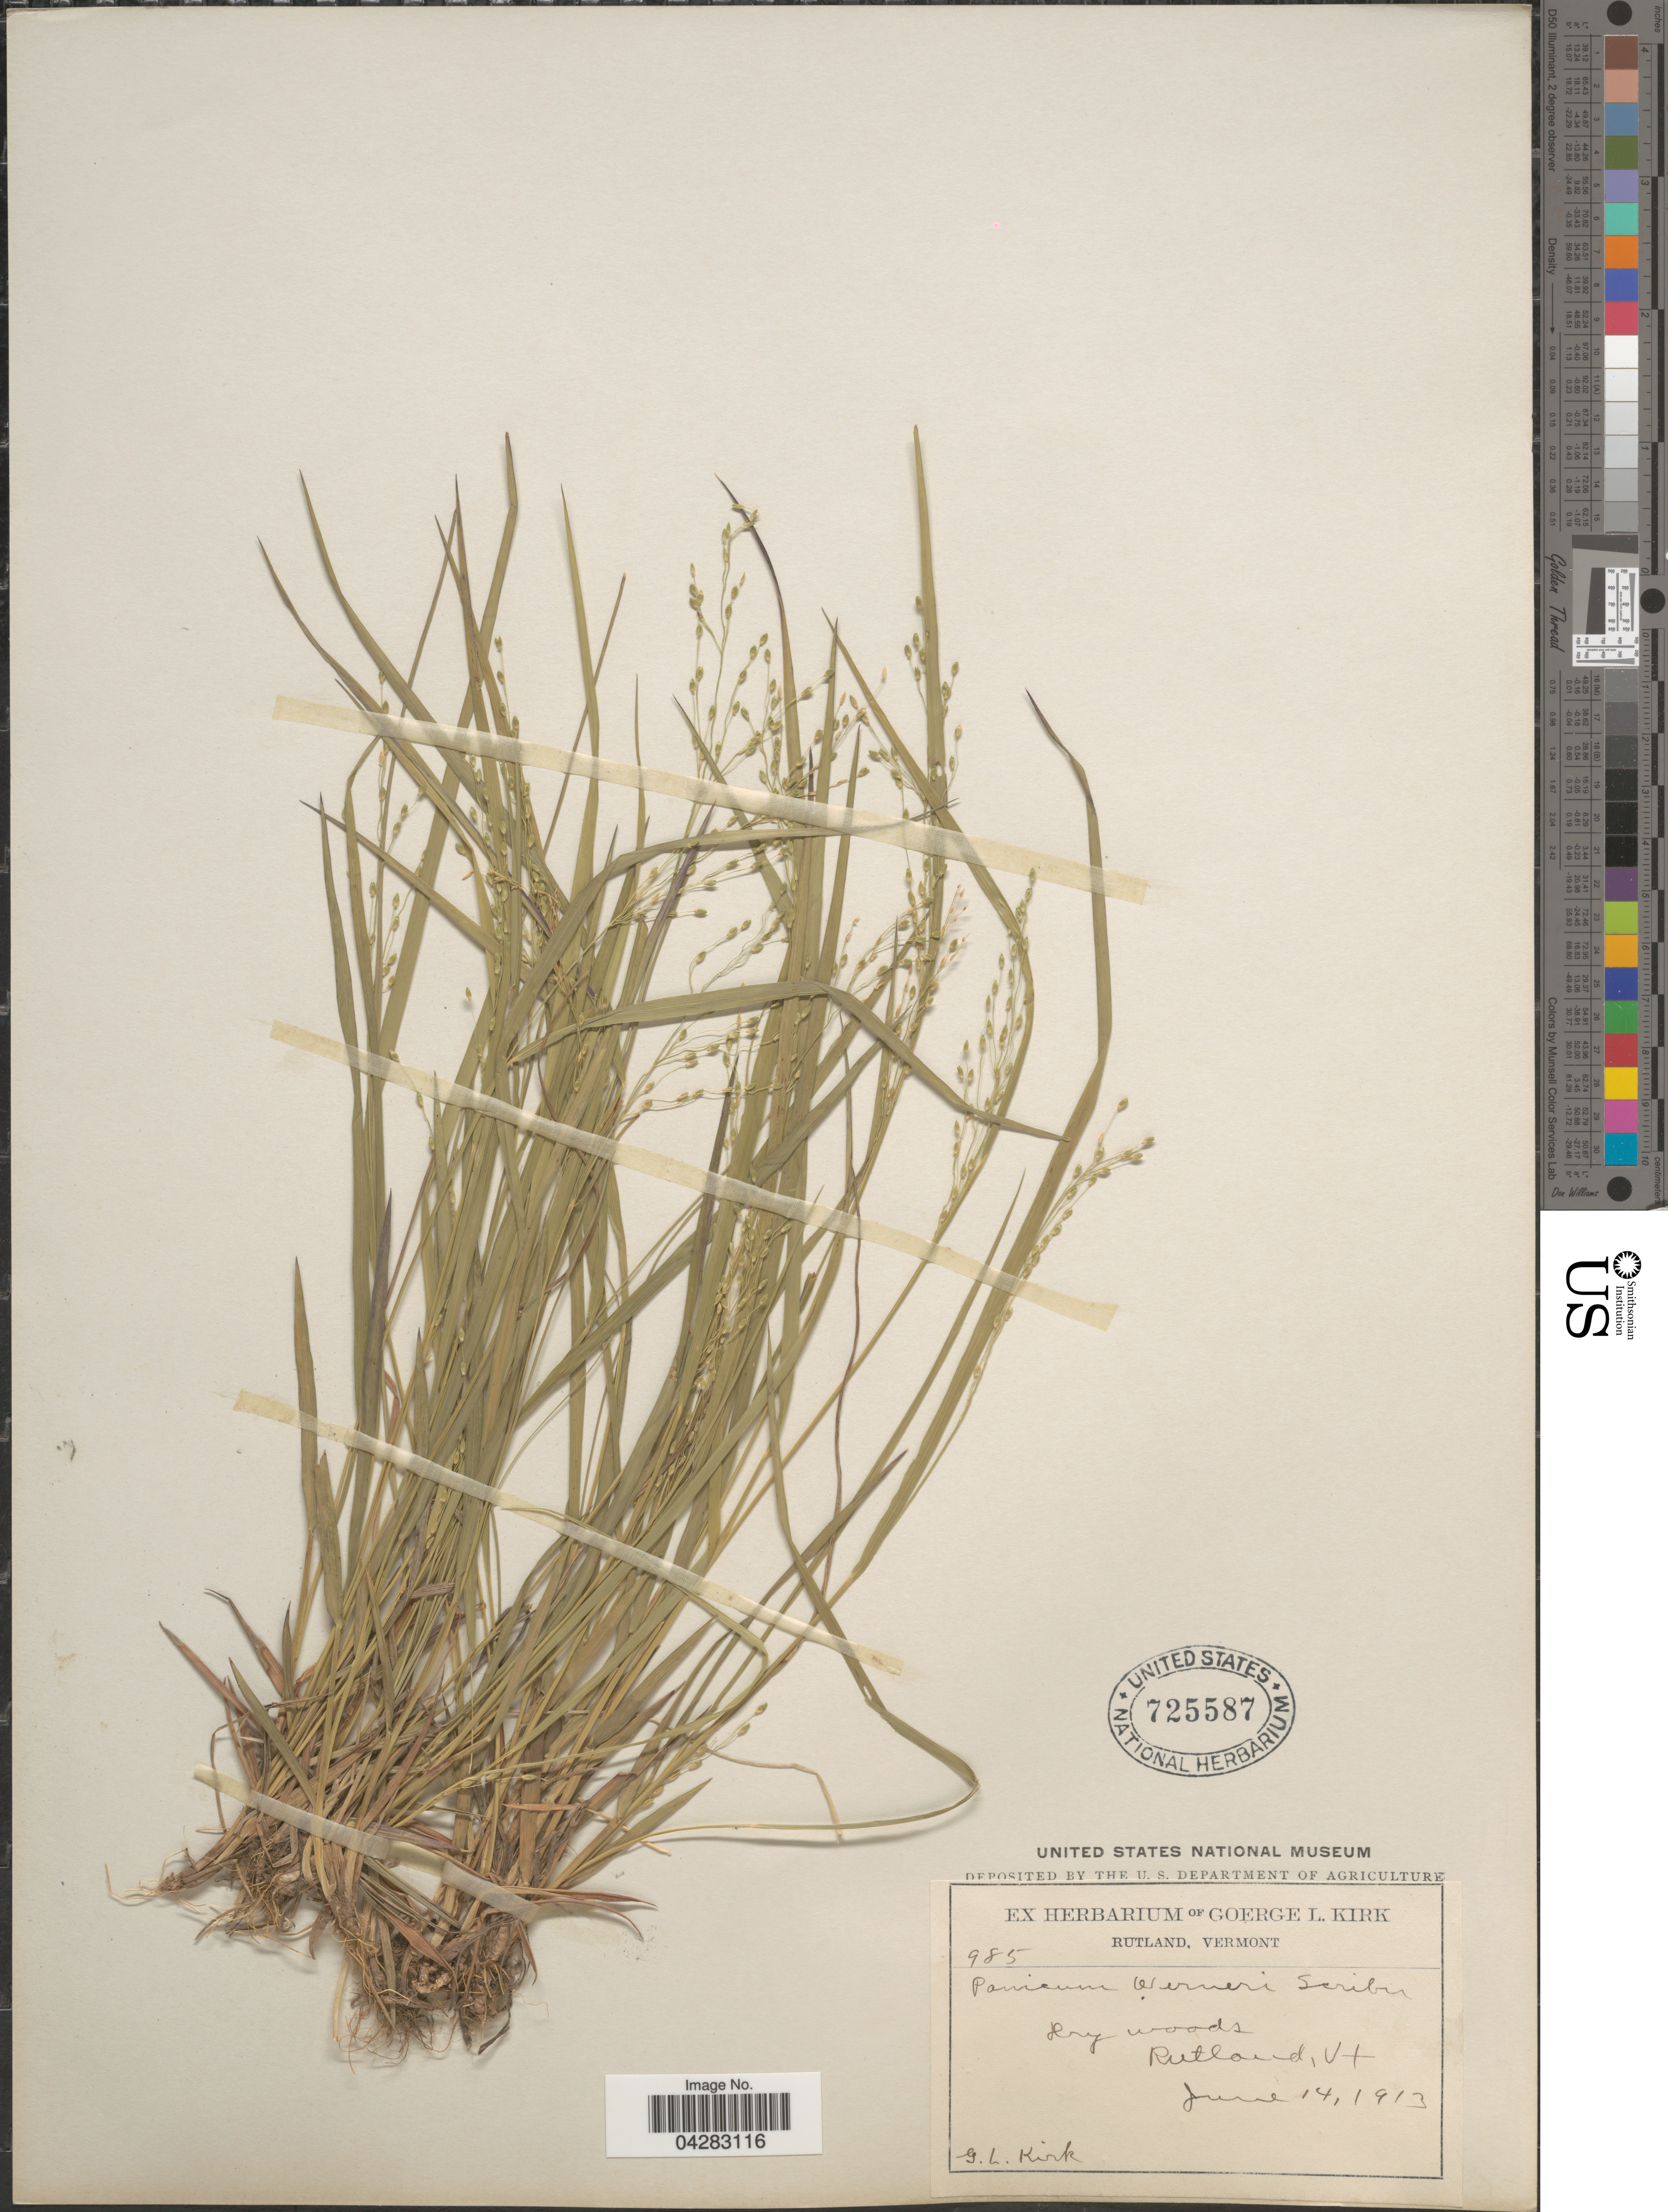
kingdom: Plantae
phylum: Tracheophyta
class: Liliopsida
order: Poales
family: Poaceae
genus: Dichanthelium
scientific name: Dichanthelium linearifolium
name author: (Scribn.) Gould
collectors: G. Kirk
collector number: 985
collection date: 1913-06-14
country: United States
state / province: Vermont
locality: Dry woods. Rutland.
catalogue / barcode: US 725587